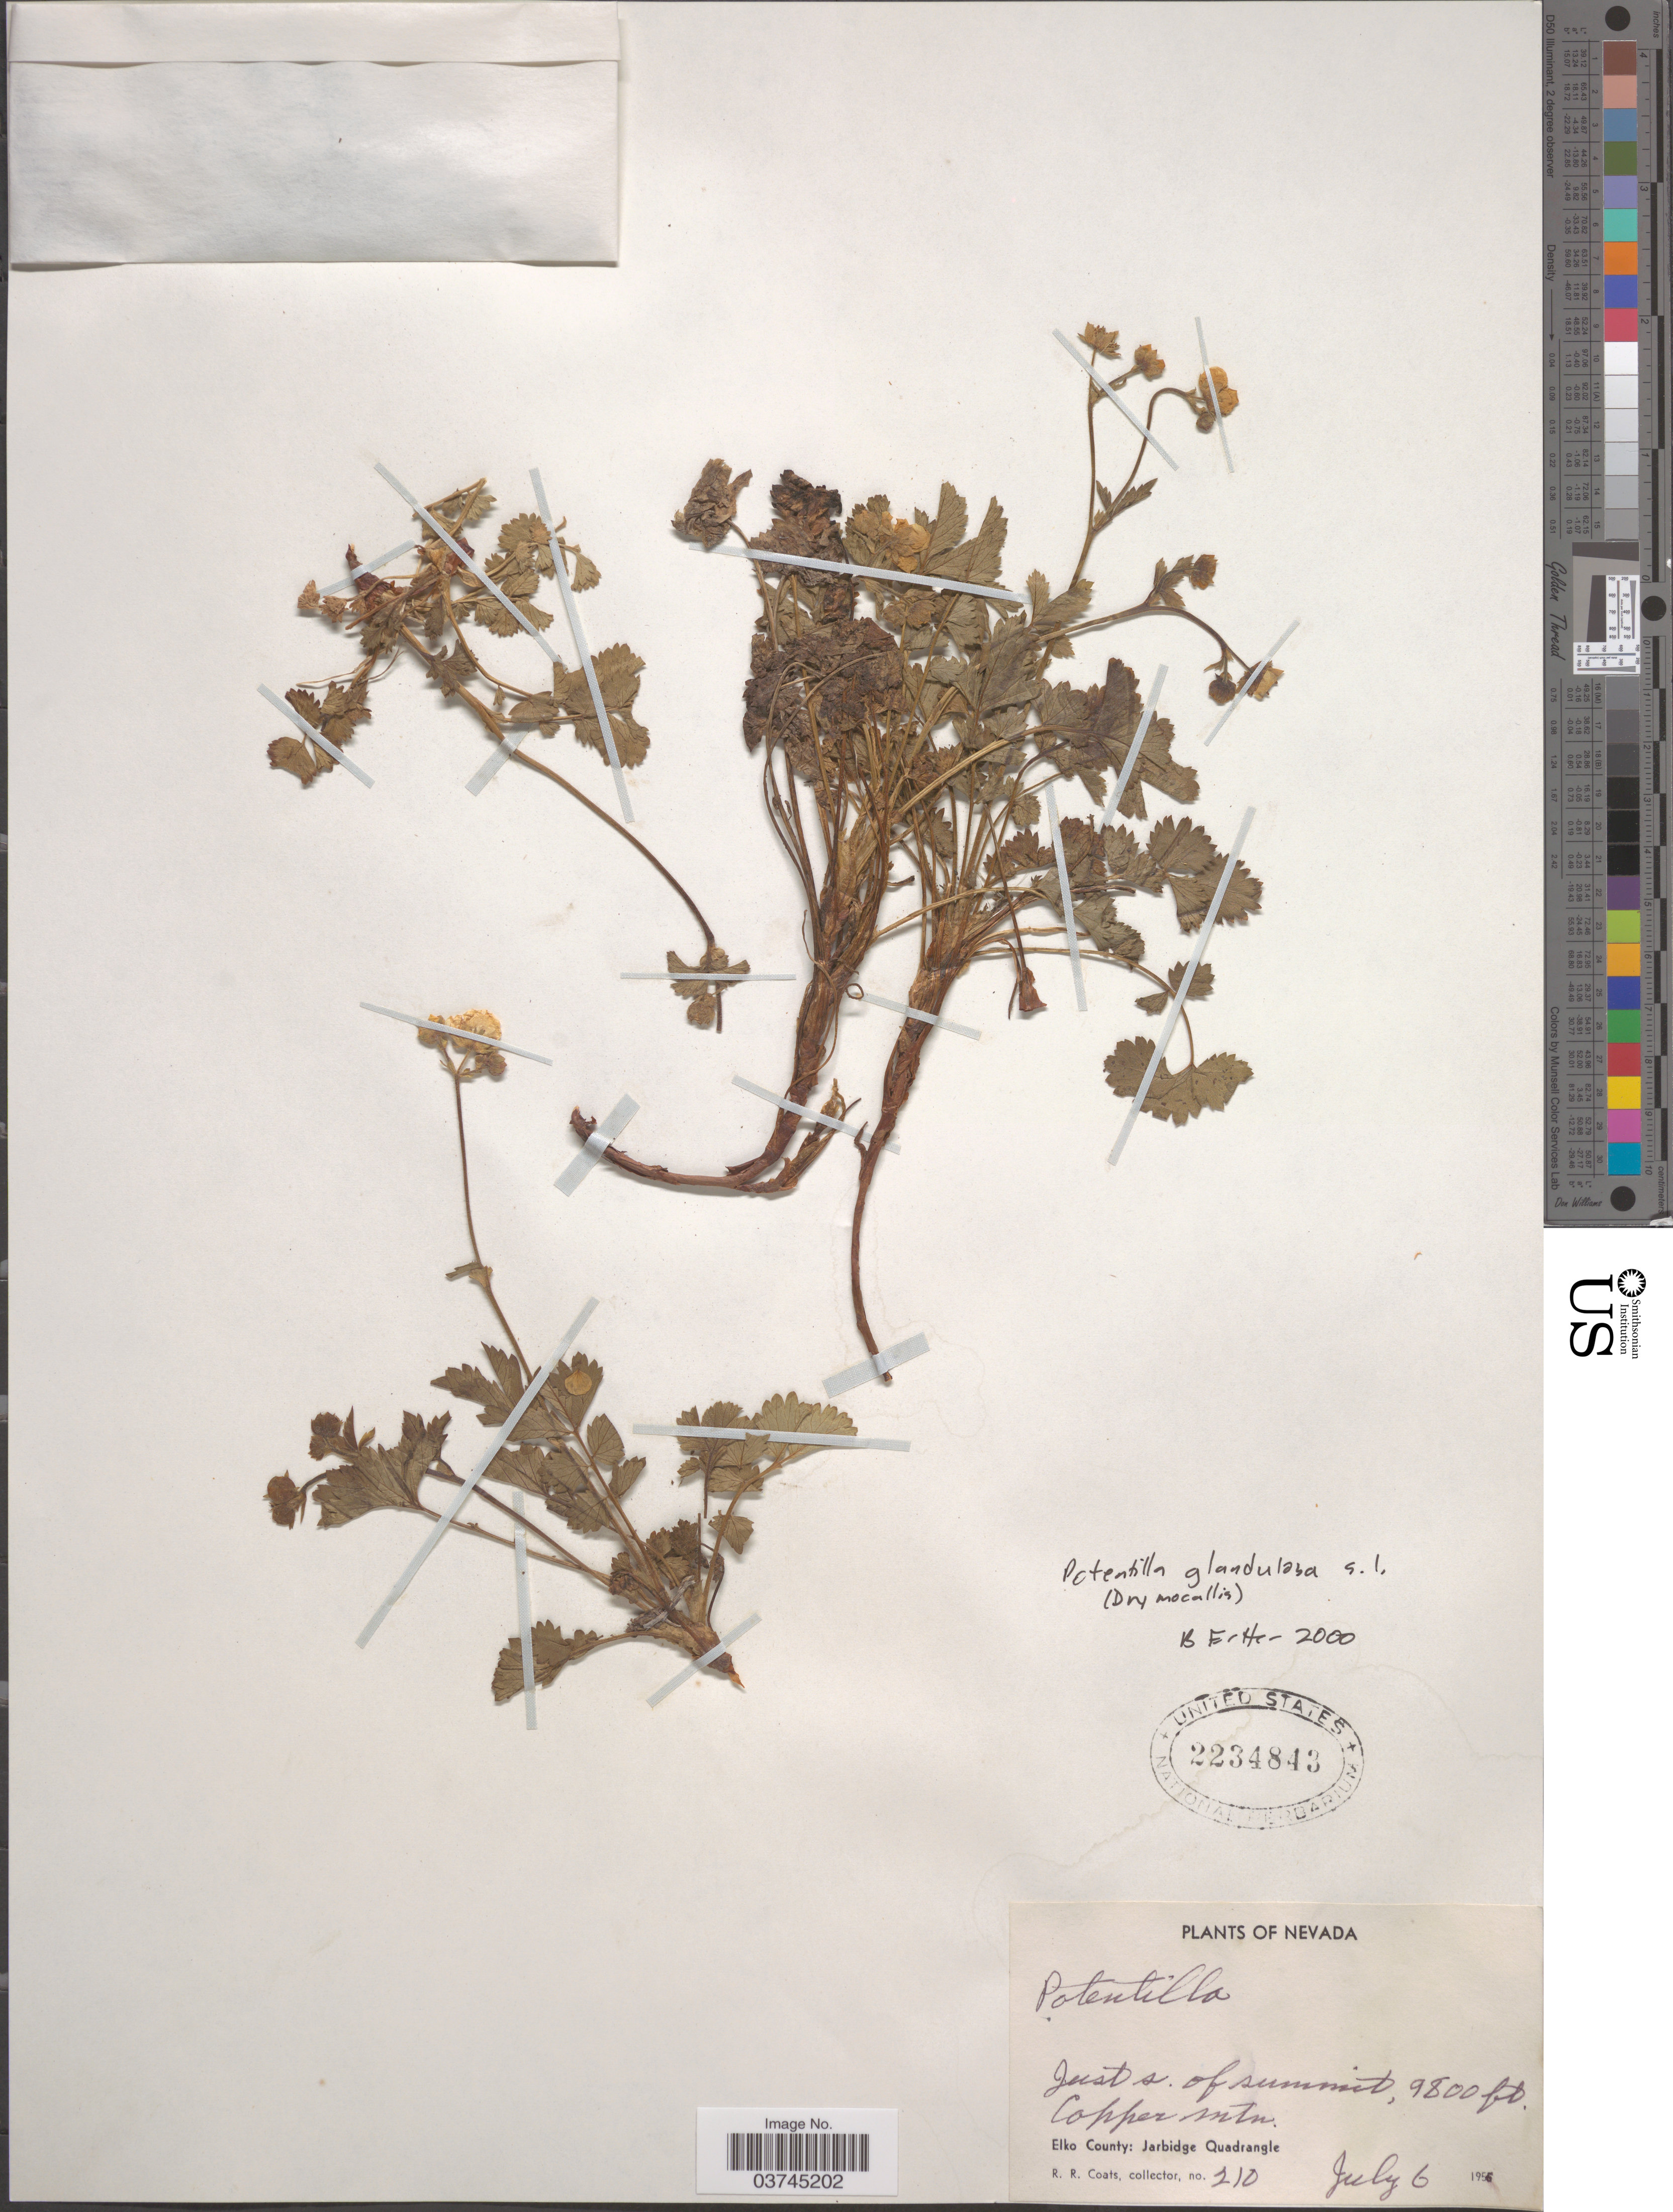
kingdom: Plantae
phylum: Tracheophyta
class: Magnoliopsida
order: Rosales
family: Rosaceae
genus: Drymocallis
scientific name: Drymocallis glandulosa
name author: (Lindl.) Rydb.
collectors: R. Coats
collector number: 210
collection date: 1955-07-06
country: United States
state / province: Nevada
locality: Just s. of summit. Copper mtn. Elko County: Jarbidge Quadrangle.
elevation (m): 2987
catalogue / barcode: US 2234843